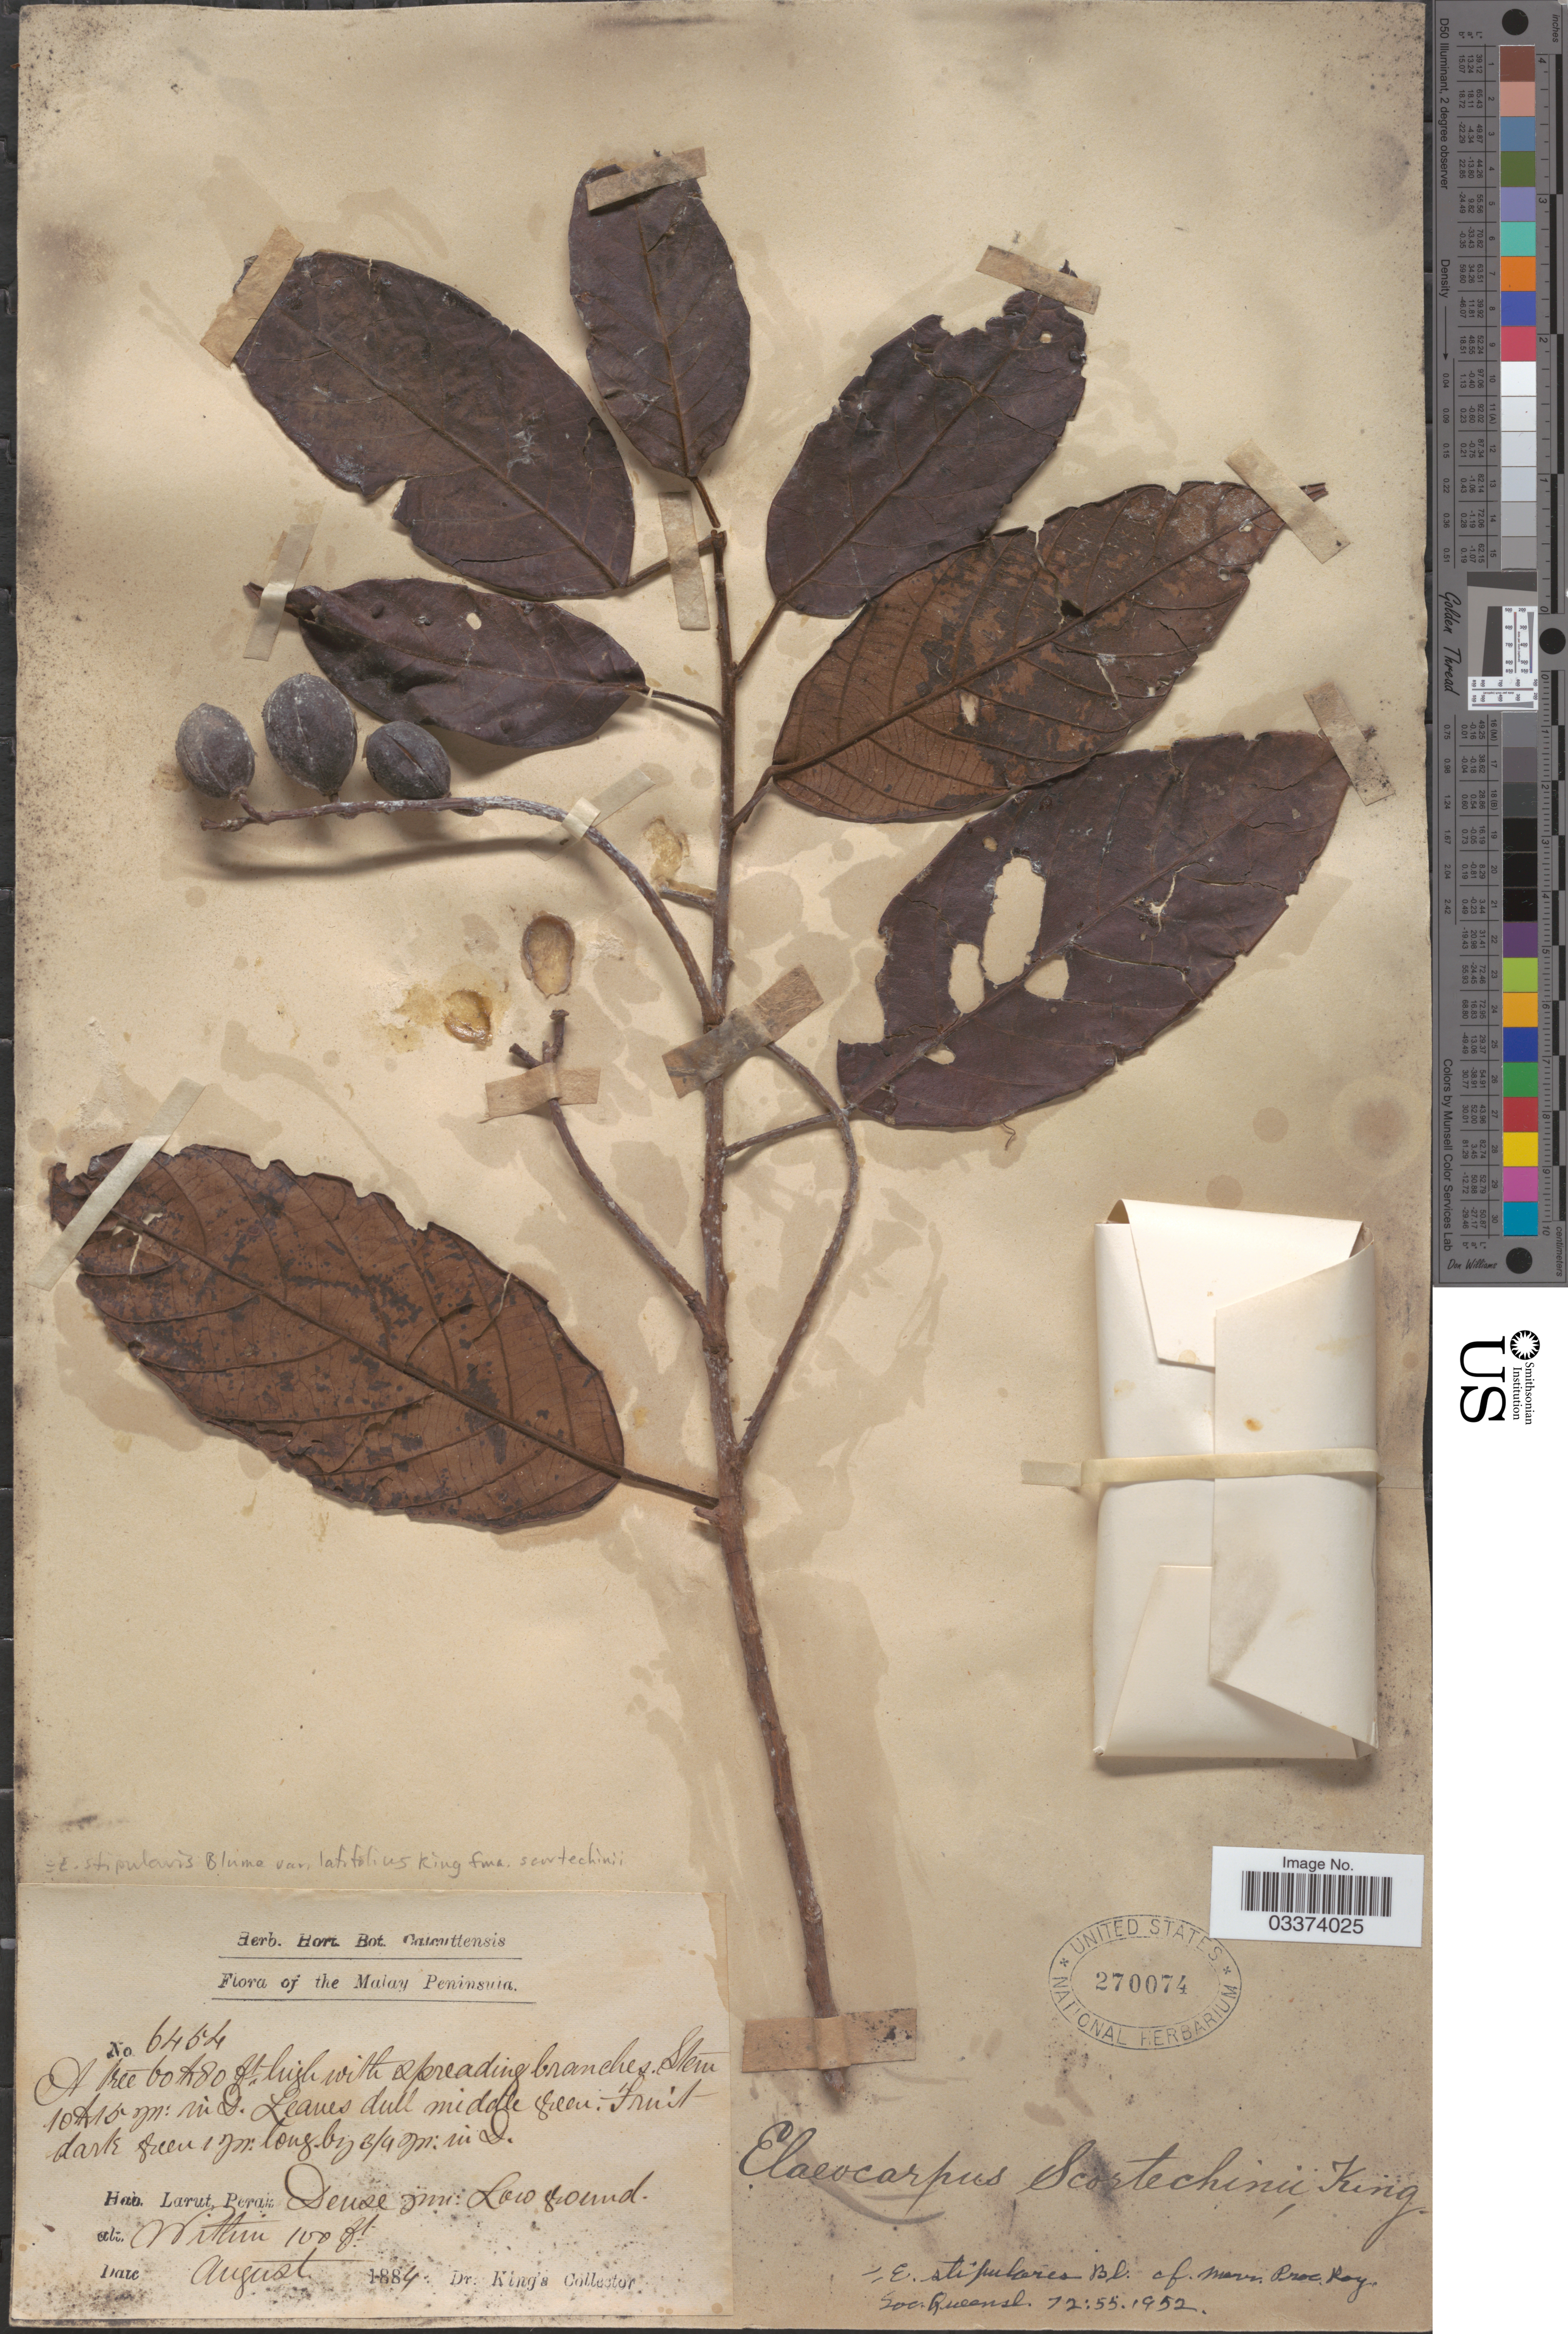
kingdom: Plantae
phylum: Tracheophyta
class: Magnoliopsida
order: Oxalidales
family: Elaeocarpaceae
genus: Elaeocarpus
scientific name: Elaeocarpus stipularis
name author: Blume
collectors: Dr. King's collector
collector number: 6454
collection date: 1884-08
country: Malaysia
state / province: Perak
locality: The Malay Peninsula. Larut.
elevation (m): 30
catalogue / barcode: US 270074